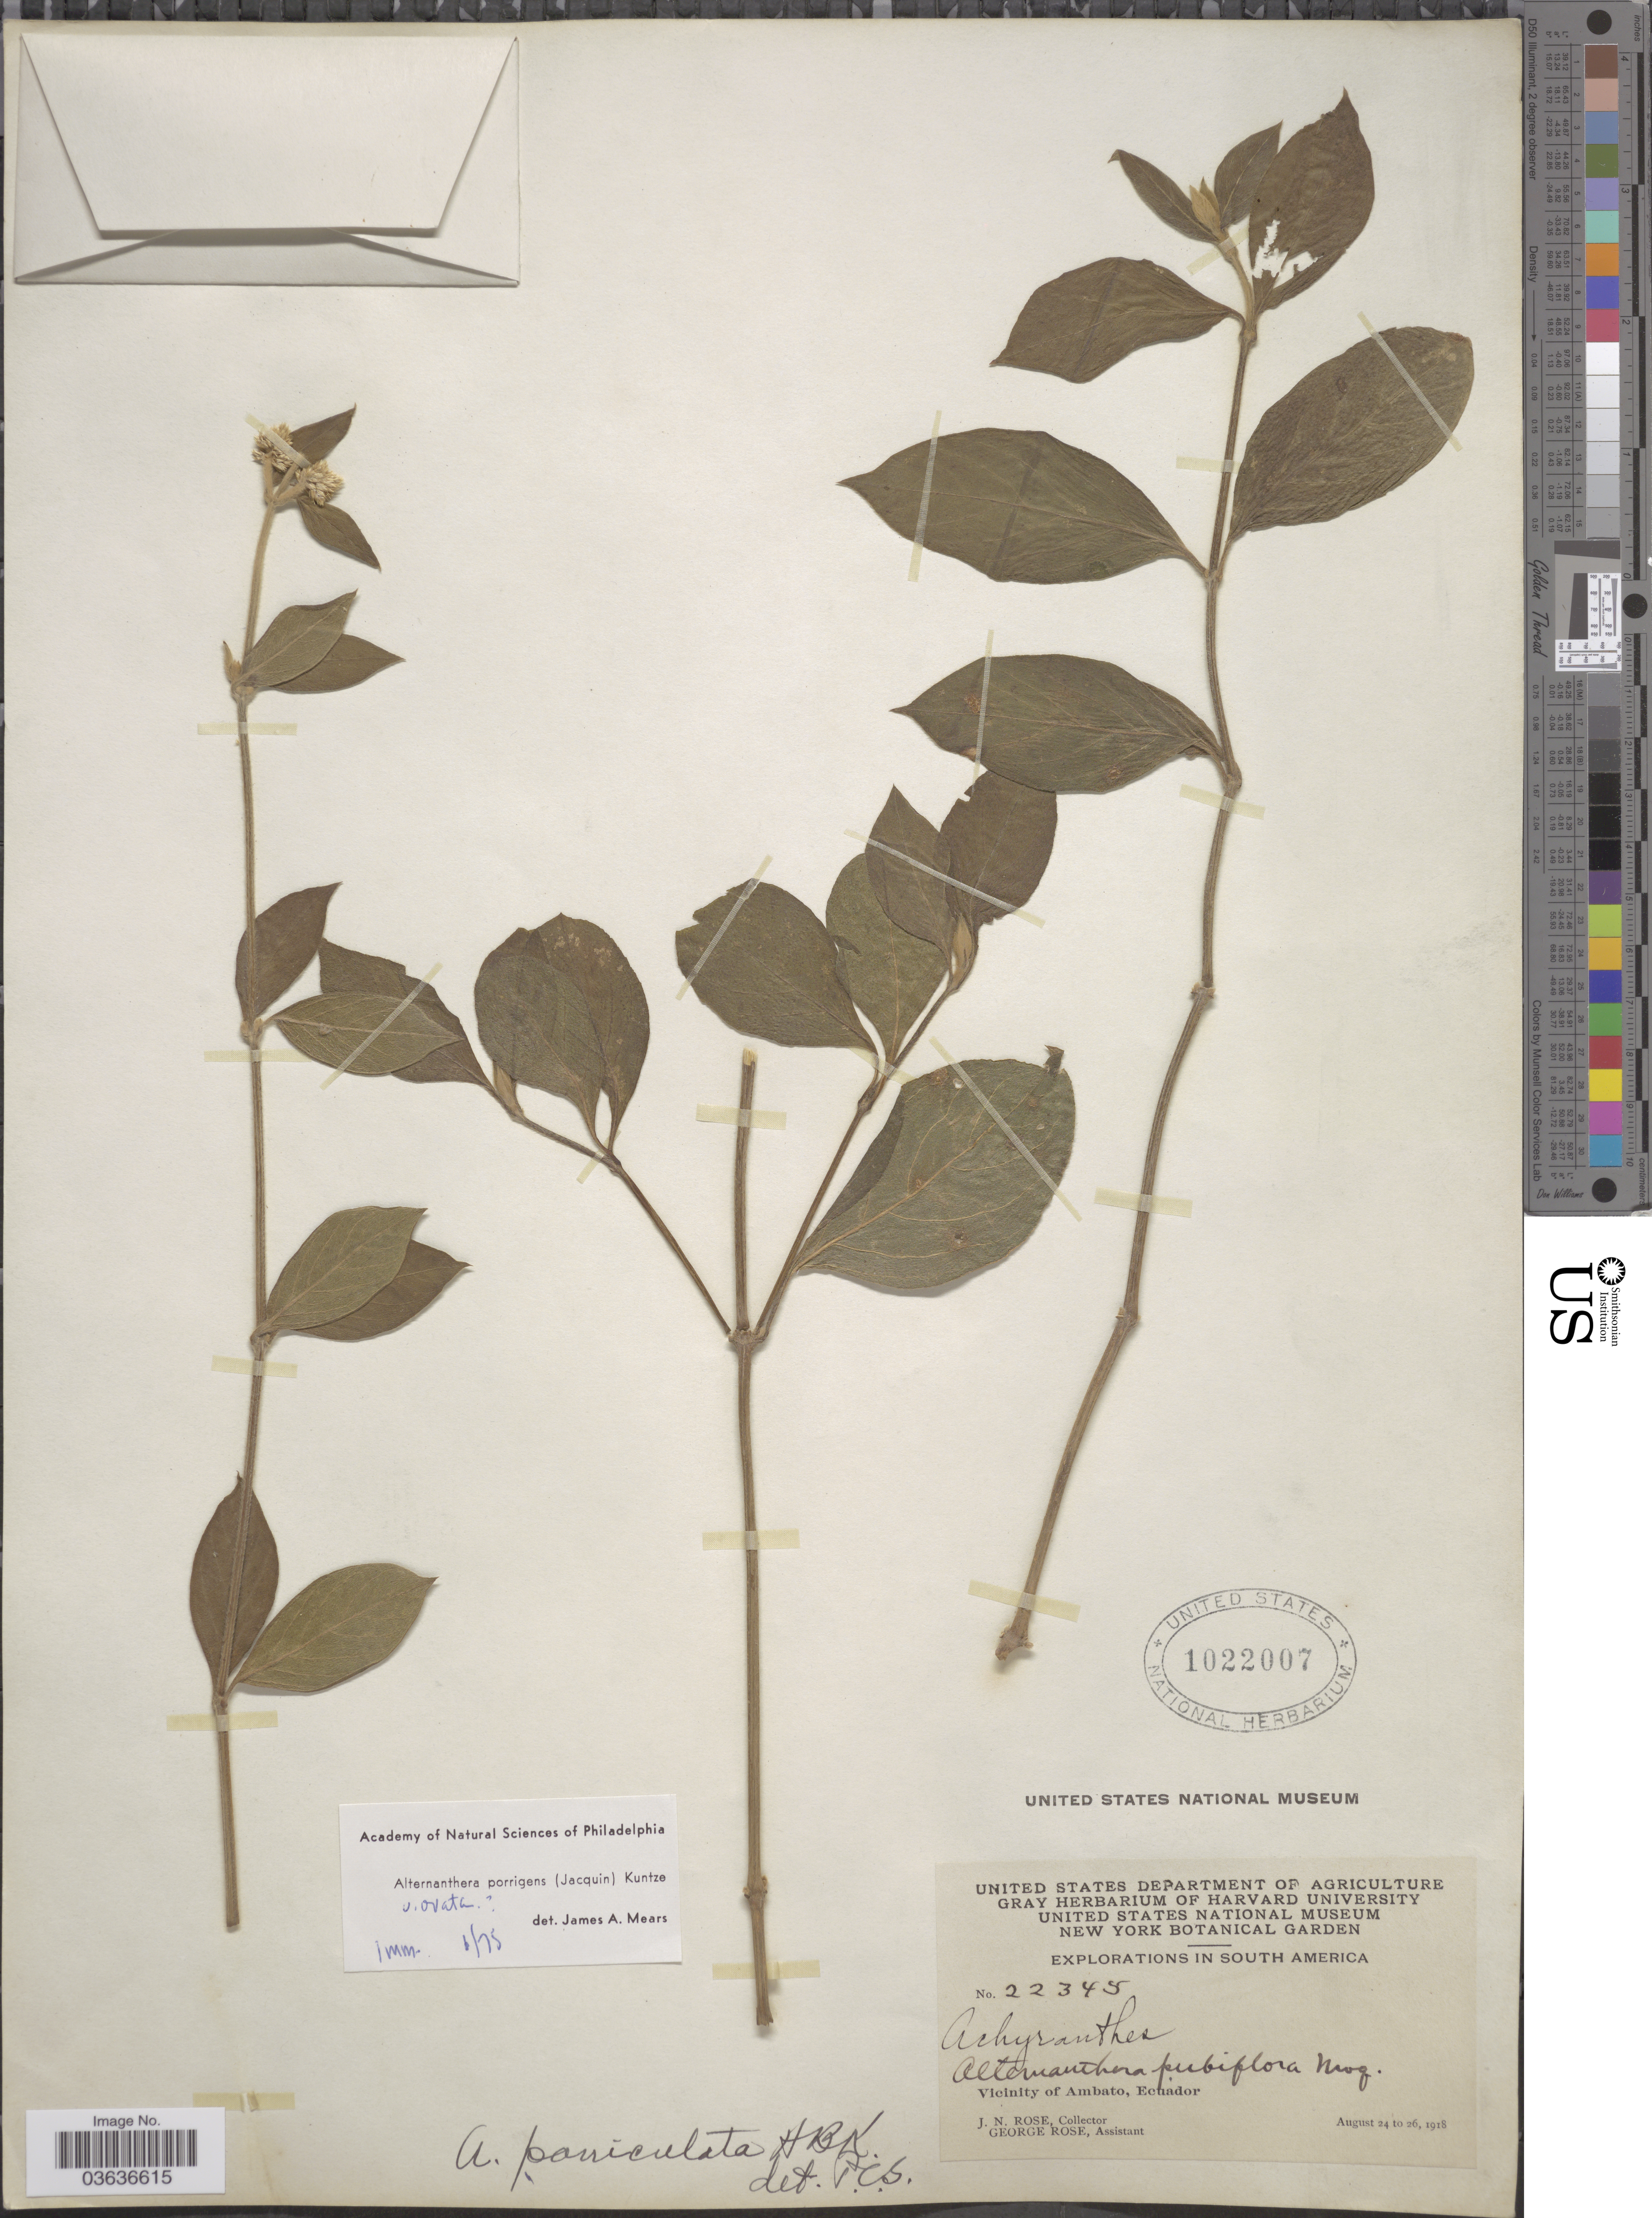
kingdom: Plantae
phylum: Tracheophyta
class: Magnoliopsida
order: Caryophyllales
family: Amaranthaceae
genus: Alternanthera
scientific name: Alternanthera porrigens var. ovata Mears var. nov. ined.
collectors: J. N. Rose & G. Rose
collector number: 22345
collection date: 1918-08-24/1918-08-26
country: Ecuador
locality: Vicinity of Ambato.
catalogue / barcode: US 1022007